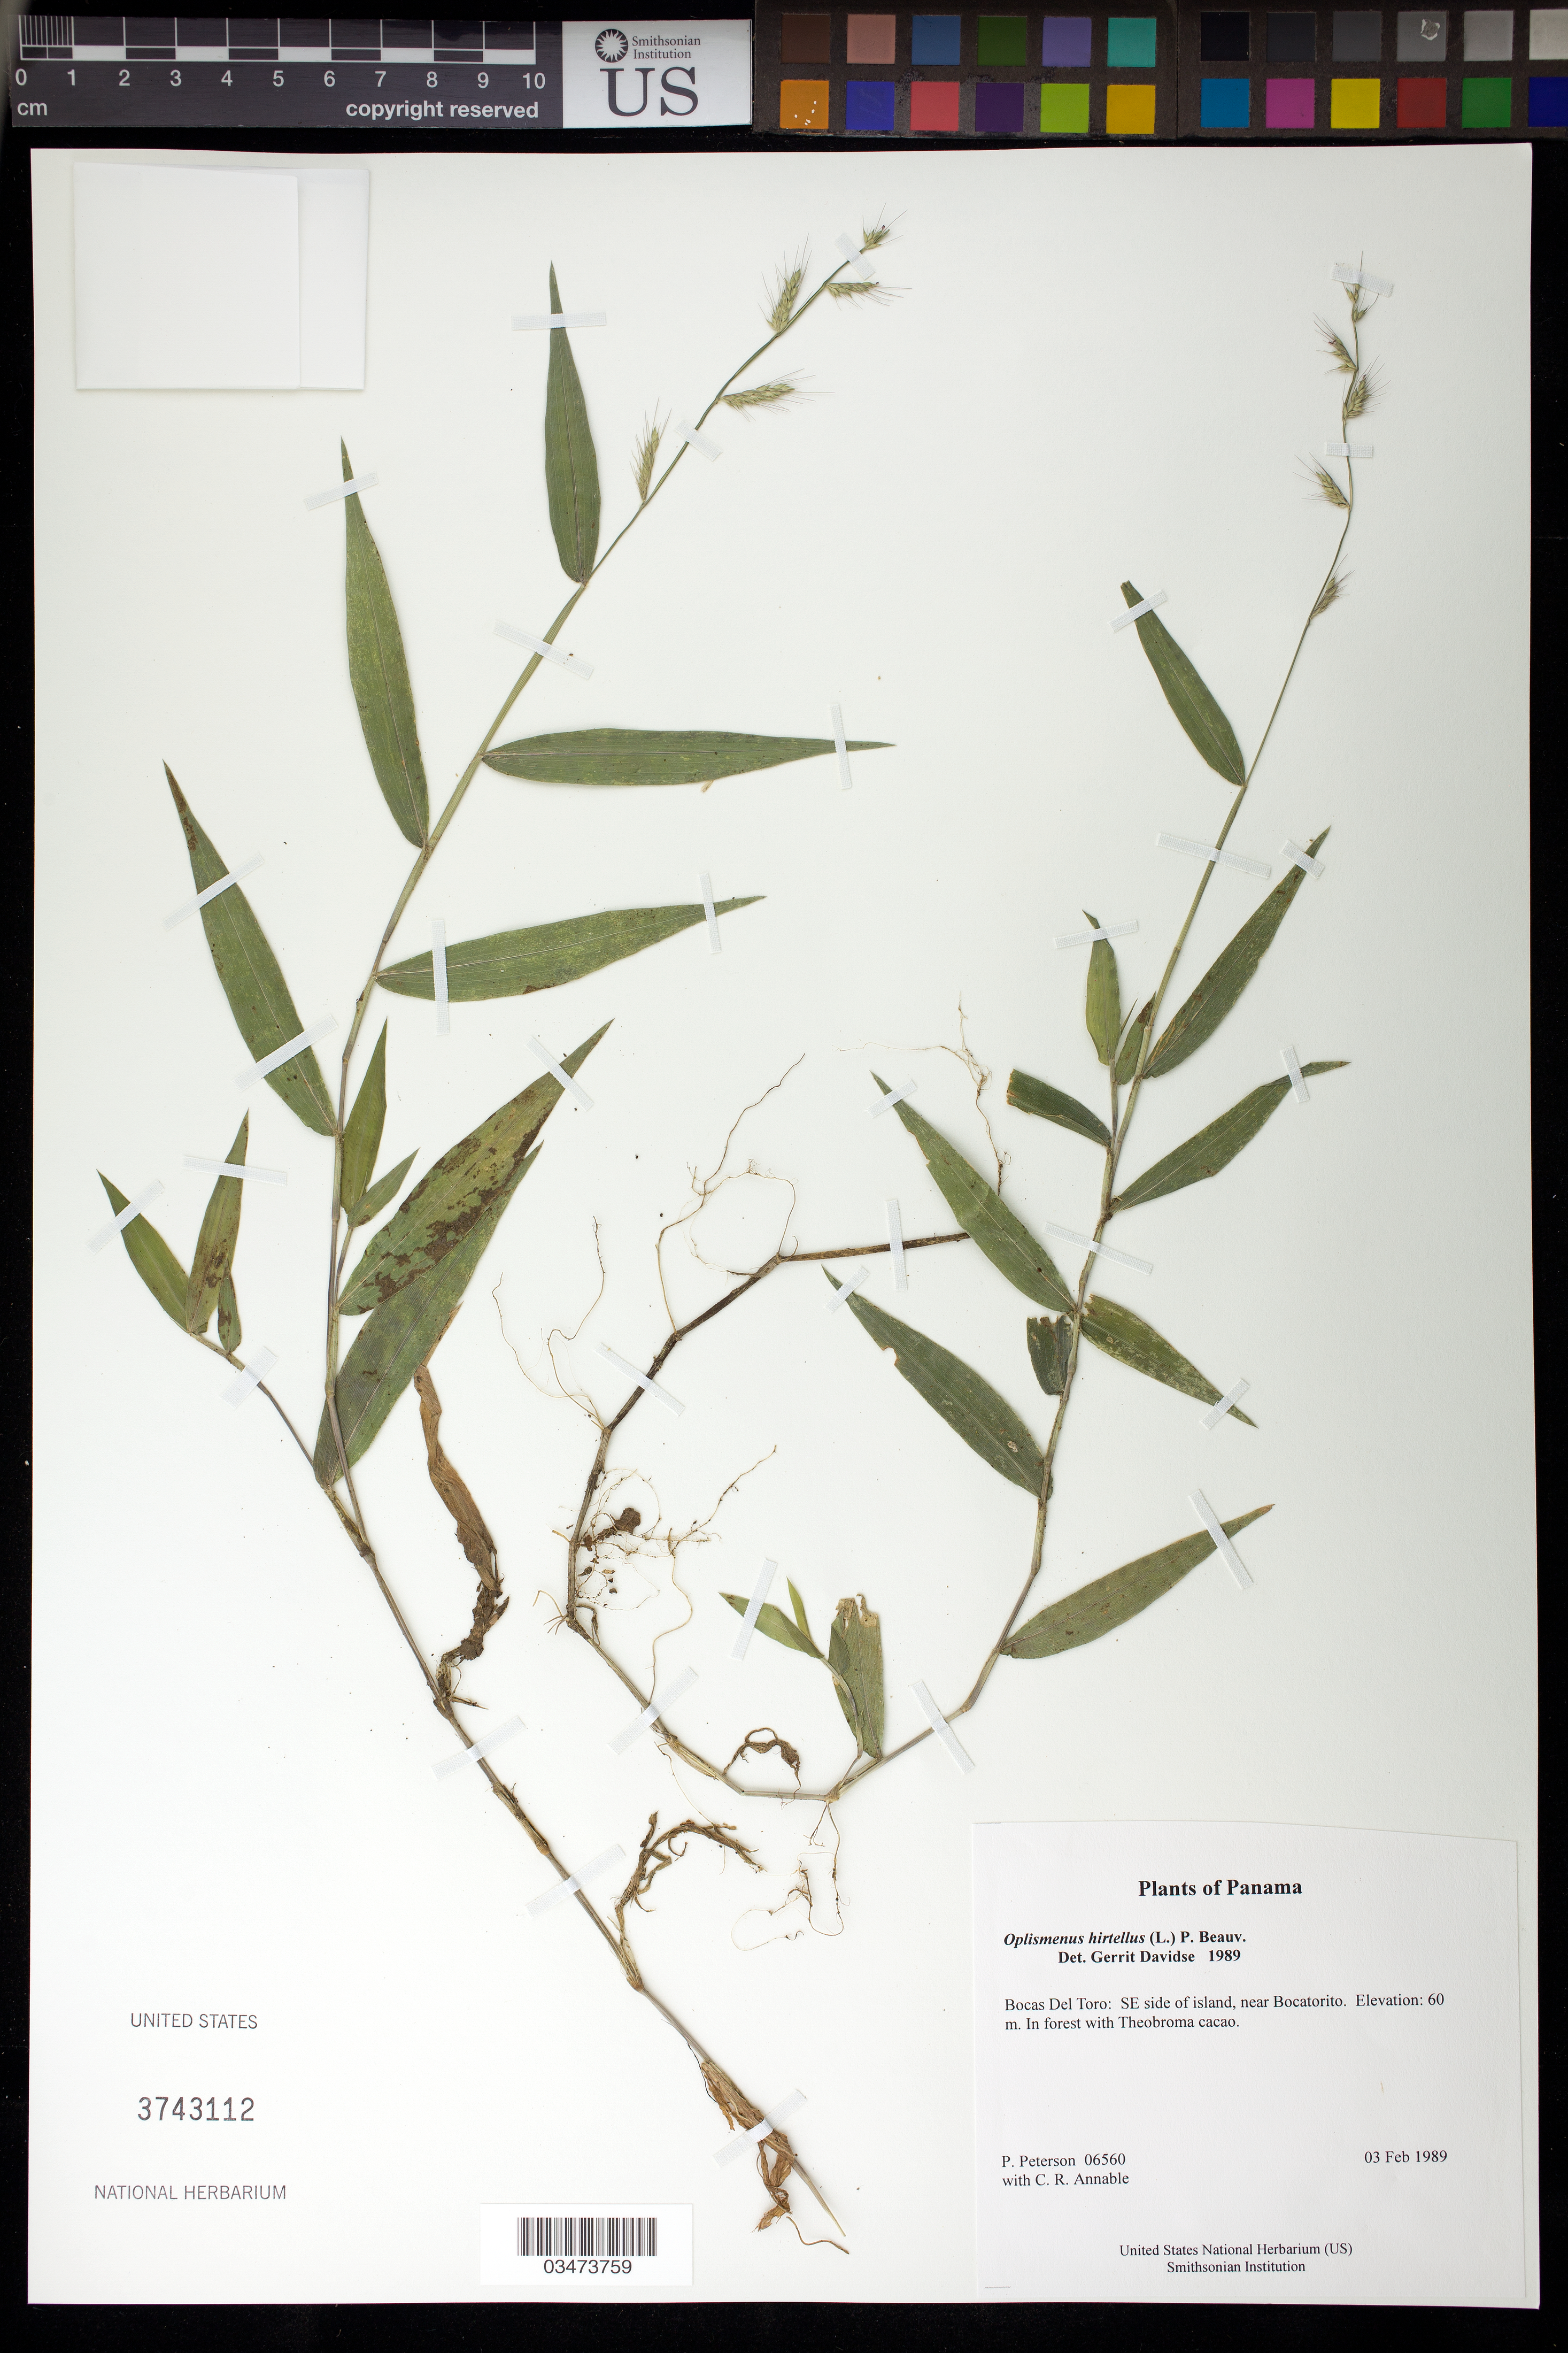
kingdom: Plantae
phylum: Tracheophyta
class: Liliopsida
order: Poales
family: Poaceae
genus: Oplismenus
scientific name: Oplismenus hirtellus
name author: (L.) P. Beauv.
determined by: Davidse, Gerrit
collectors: P. M. Peterson & C. R. Annable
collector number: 06560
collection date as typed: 03 Feb 1989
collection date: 1989-02-03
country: Panama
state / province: Bocas del Toro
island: San Cristobal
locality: SE side of island, near Bocatorito.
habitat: In forest with Theobroma cacao.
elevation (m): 60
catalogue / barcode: US 3743112